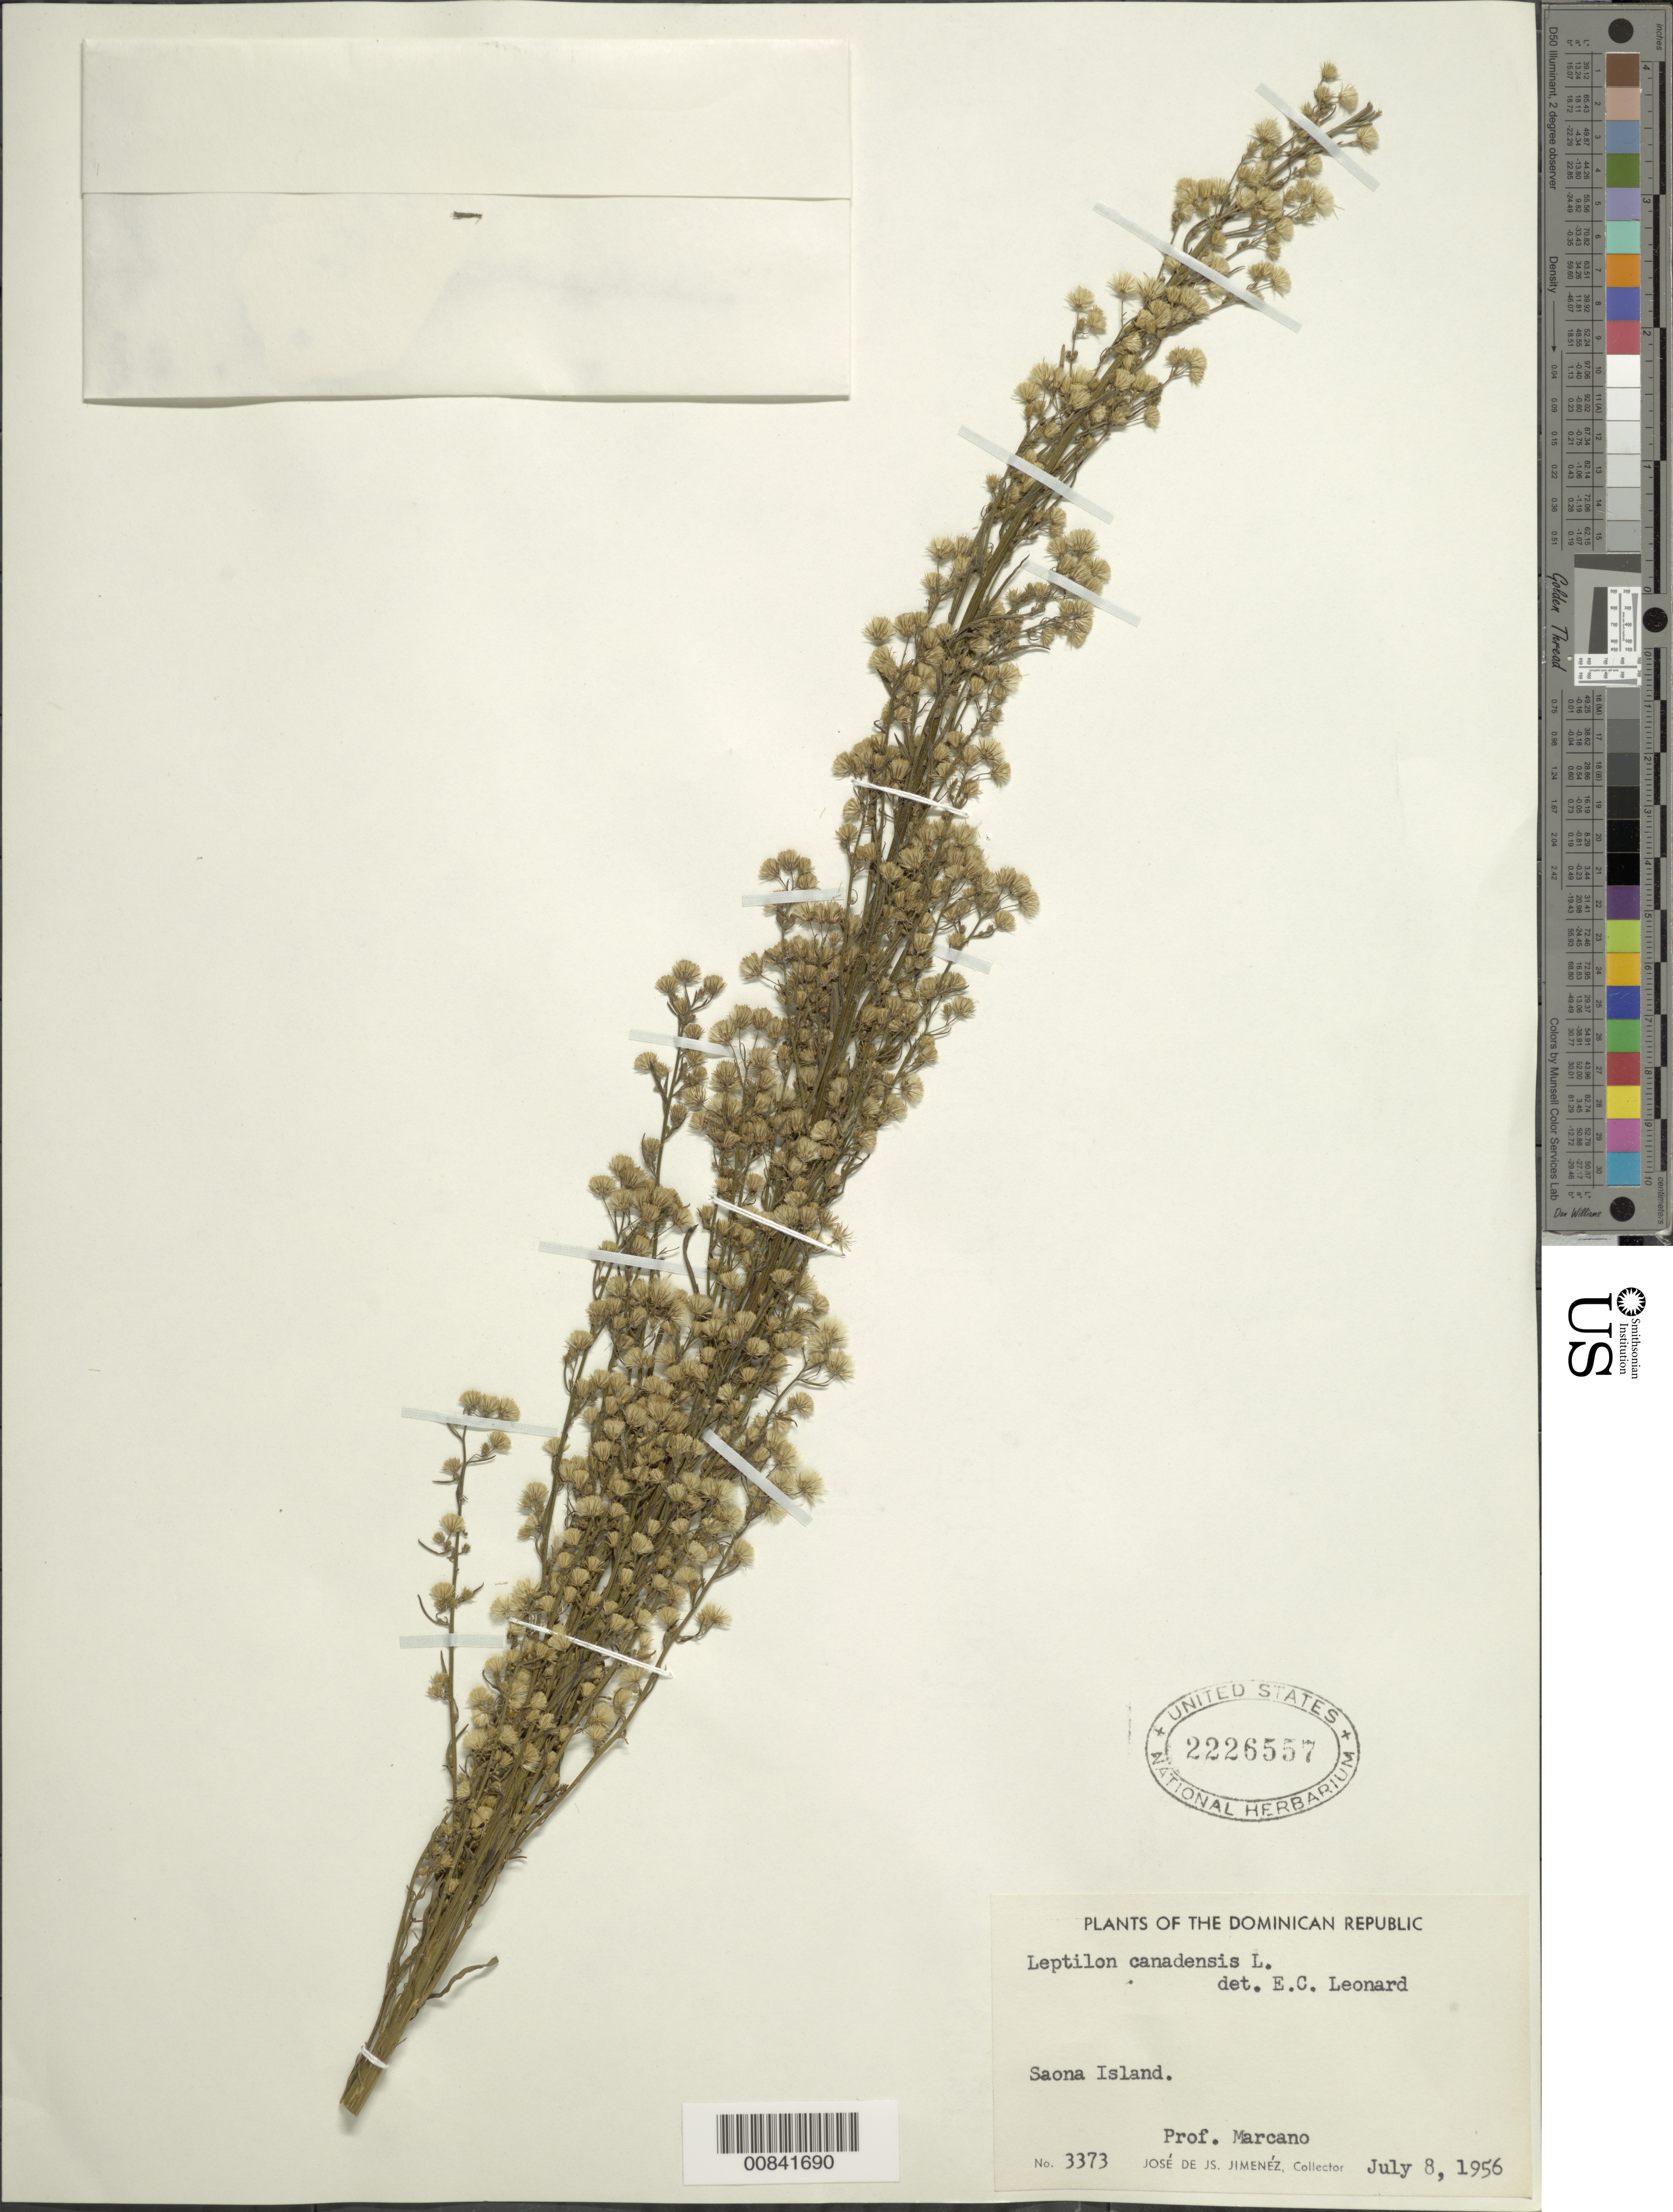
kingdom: Plantae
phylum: Tracheophyta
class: Magnoliopsida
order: Asterales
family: Asteraceae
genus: Conyza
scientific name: Conyza canadensis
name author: (L.) Cronq.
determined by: Leonard, Emery C., (US)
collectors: J. J. Jiménez Almonte & E. J. Marcano F.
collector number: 3373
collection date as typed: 08 Jul 1956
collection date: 1956-07-08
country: Dominican Republic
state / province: La Romana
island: Isla Saona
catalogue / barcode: US 2226557